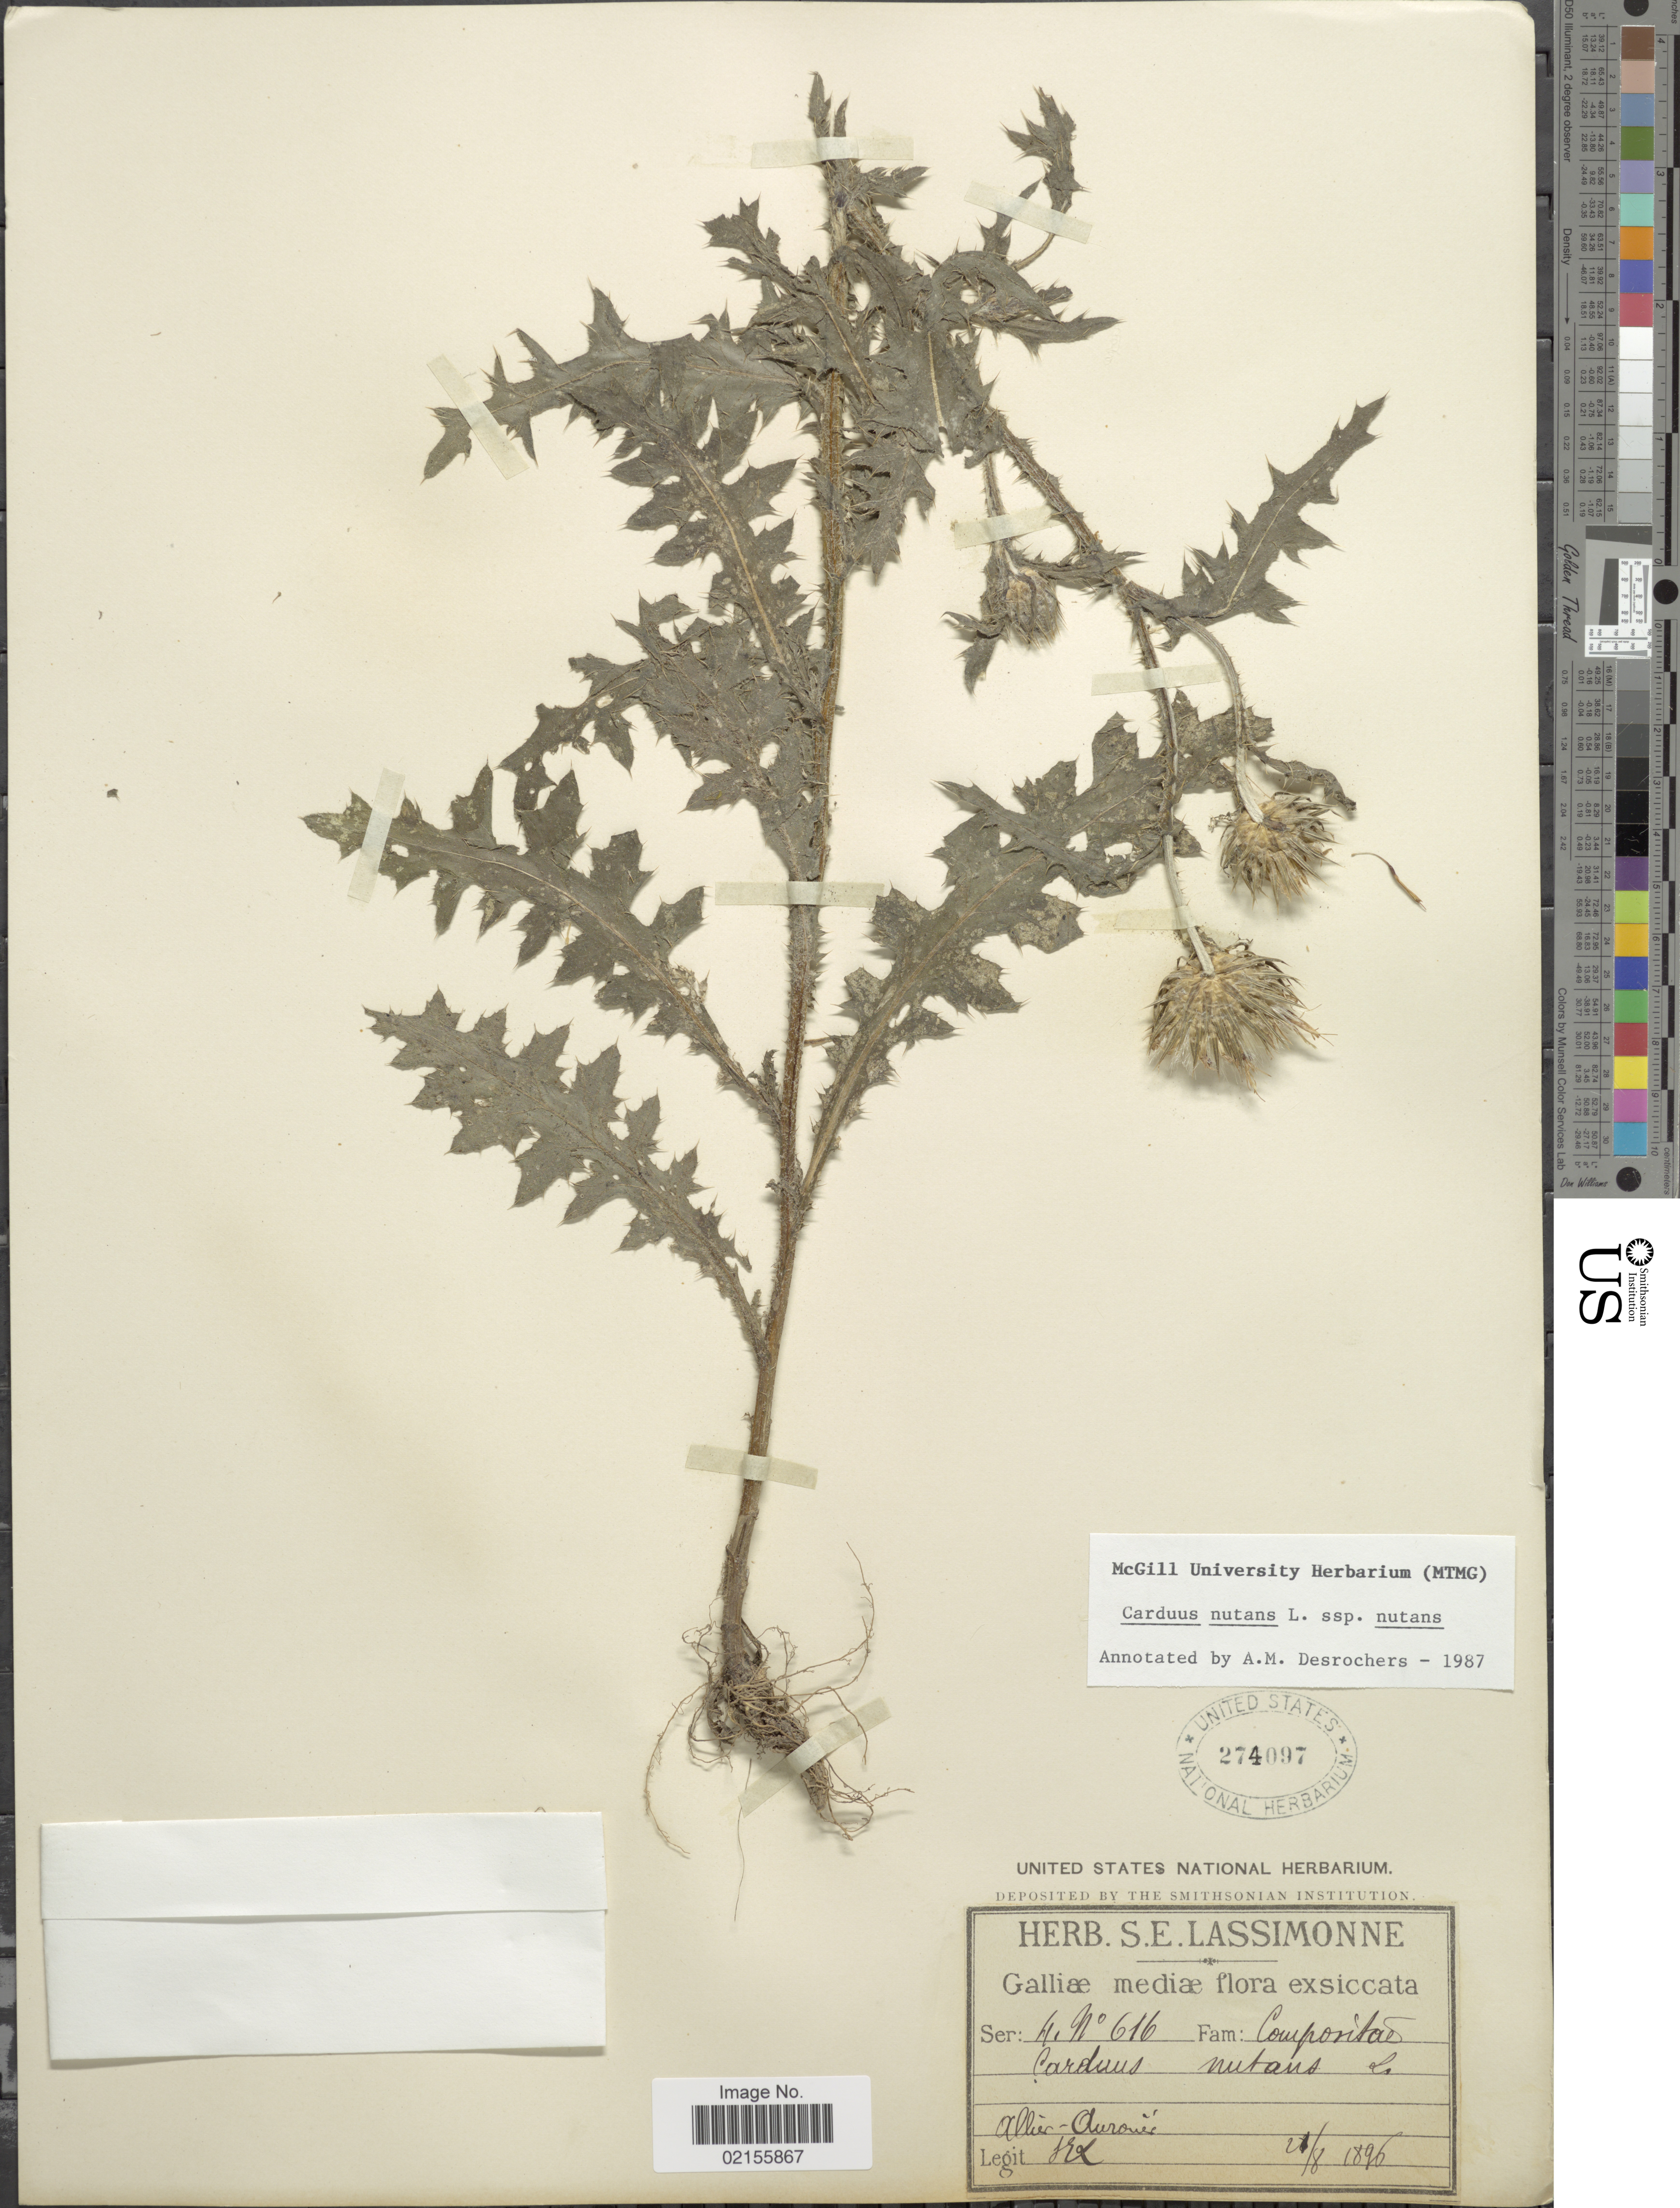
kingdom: Plantae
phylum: Tracheophyta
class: Magnoliopsida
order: Asterales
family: Asteraceae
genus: Carduus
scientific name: Carduus nutans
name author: L.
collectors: S. Lassimonne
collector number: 616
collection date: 1896-08-21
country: France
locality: Galliae mediae, Allien-Yoeure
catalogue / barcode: US 274097